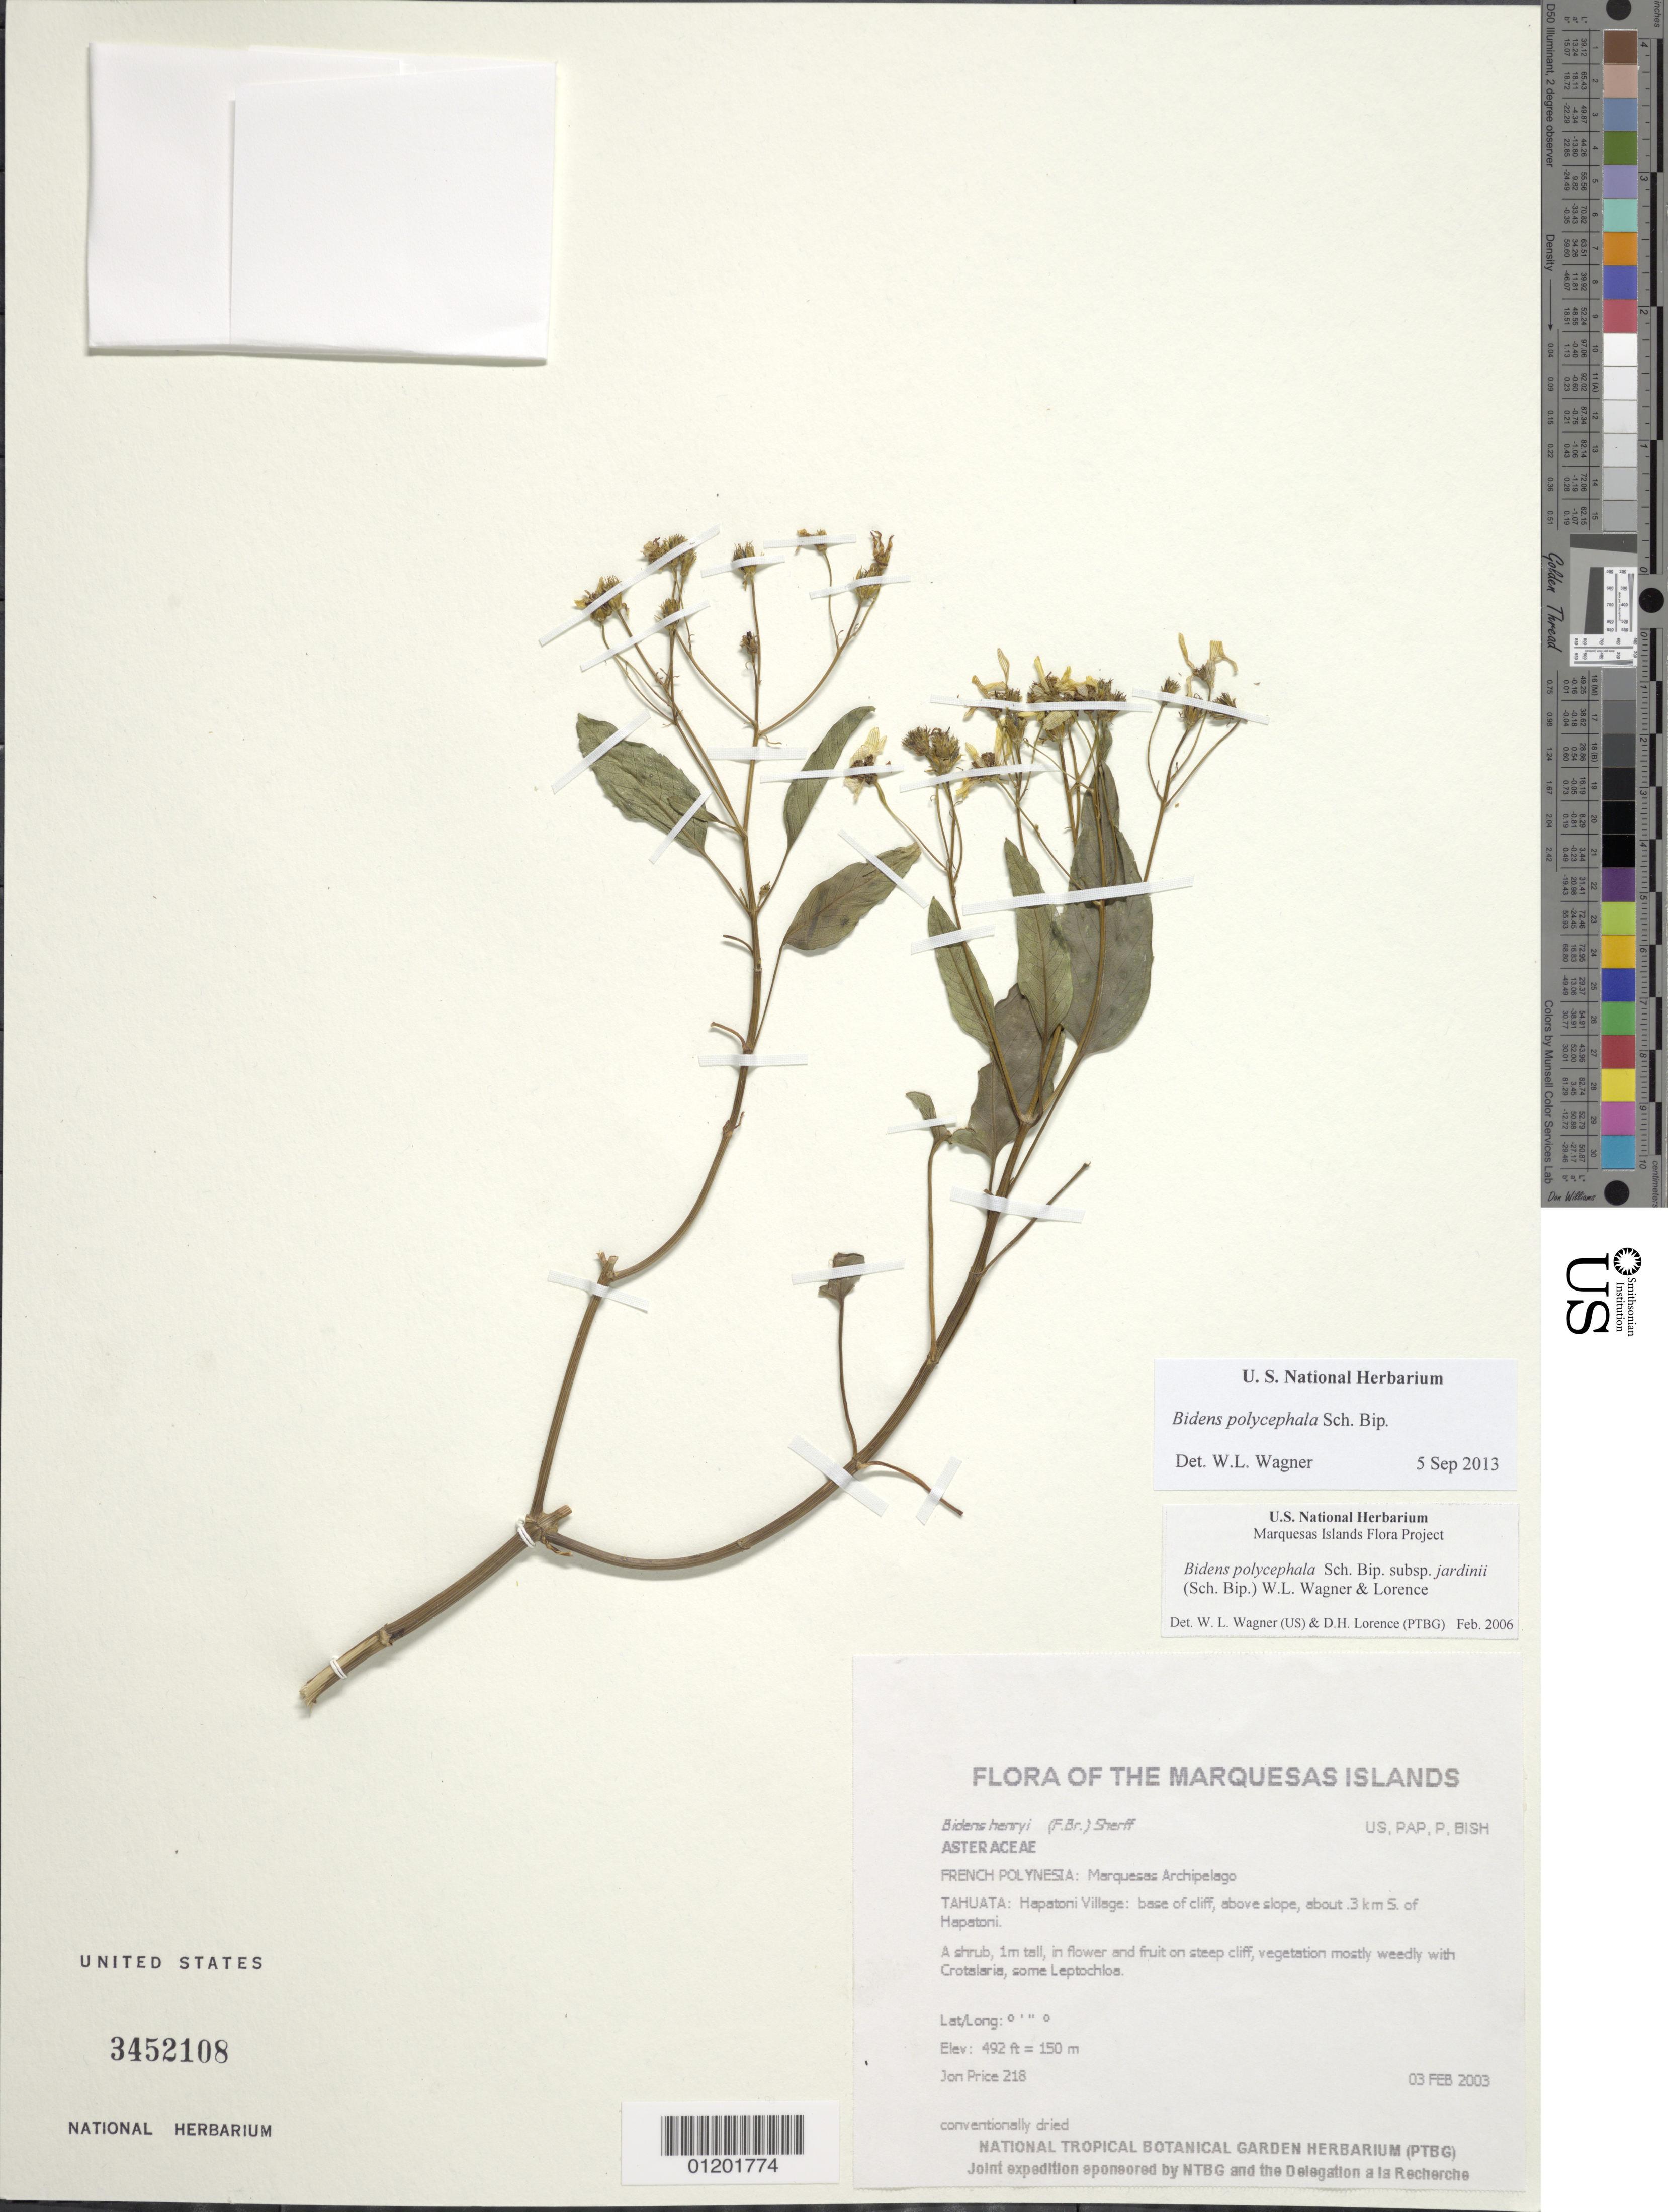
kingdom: Plantae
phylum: Tracheophyta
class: Magnoliopsida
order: Asterales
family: Asteraceae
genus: Bidens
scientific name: Bidens polycephala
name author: Sch. Bip.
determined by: Wagner, W. L., (BOT), Smithsonian Institution - National Museum of Natural History (UNITED STATES)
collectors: J. Price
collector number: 218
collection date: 2003-02-03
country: French Polynesia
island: Tahuata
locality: Base of cliff, above slope, about 0.3 km S of Hapatoni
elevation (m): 150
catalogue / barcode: US 3452108